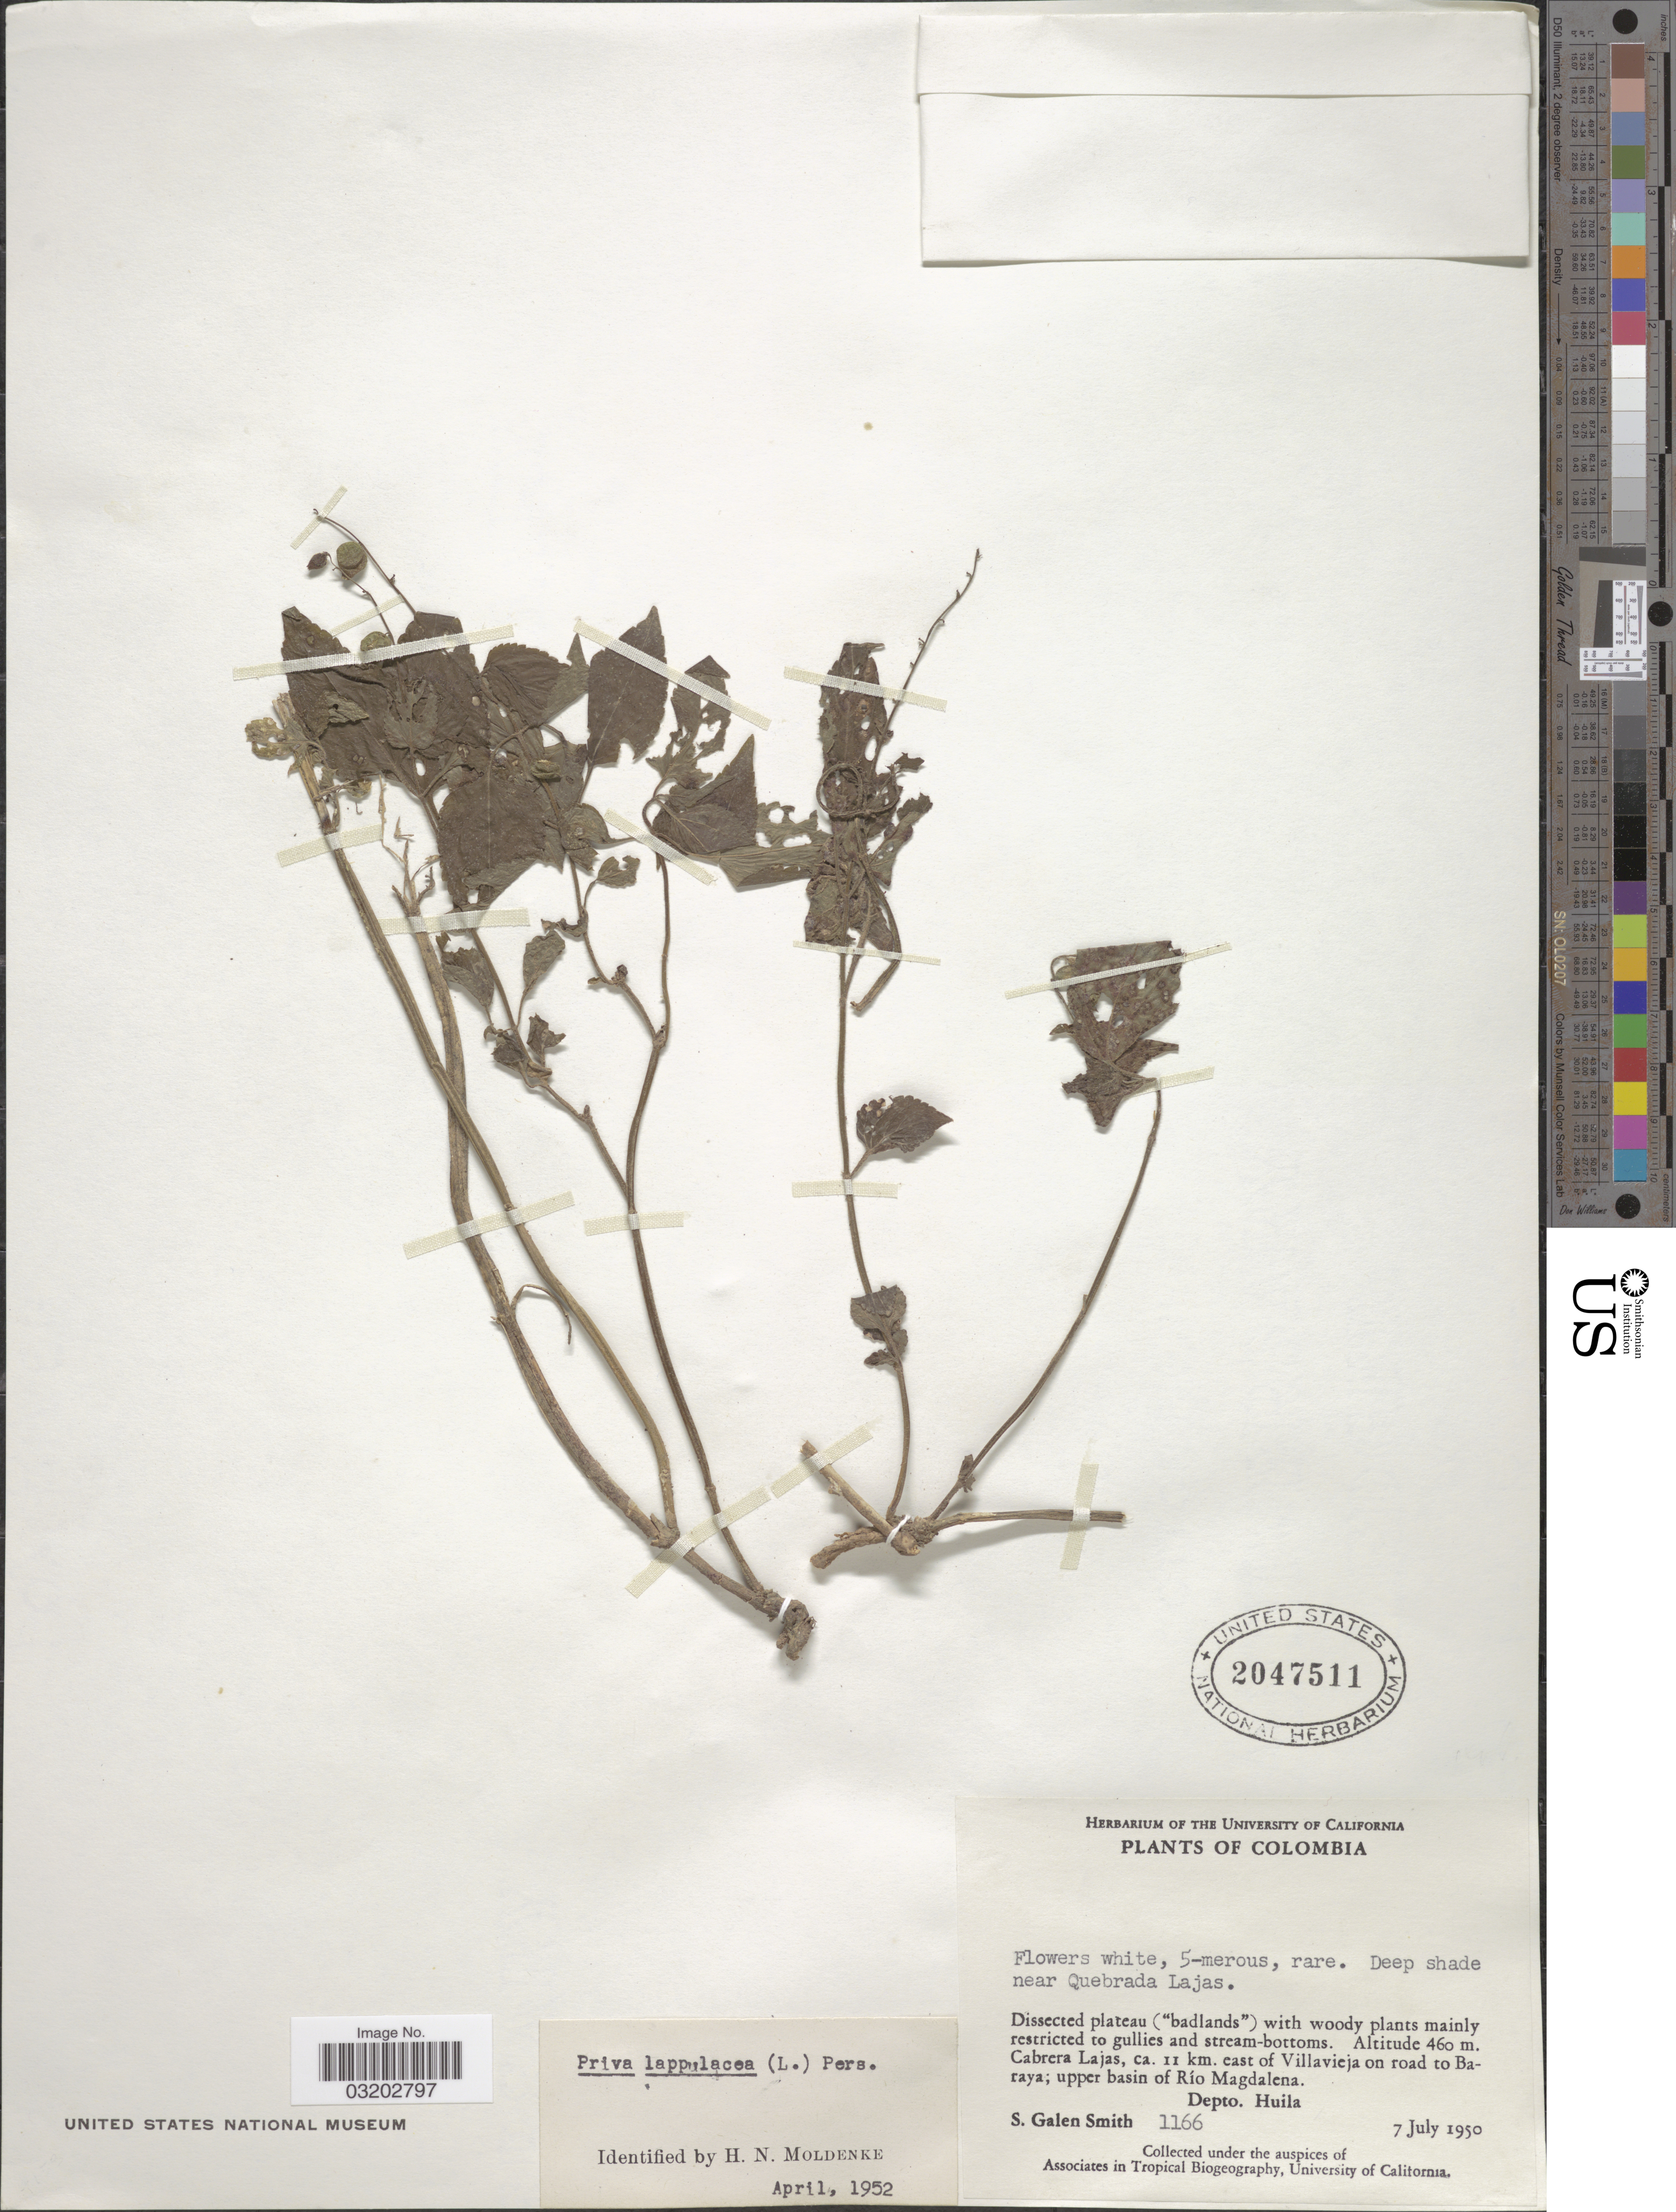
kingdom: Plantae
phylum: Tracheophyta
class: Magnoliopsida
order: Lamiales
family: Verbenaceae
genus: Priva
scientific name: Priva lappulacea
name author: (L.) Pers.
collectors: S. G. Smith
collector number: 1166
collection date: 1950-07-07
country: Colombia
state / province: Huila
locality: Near Quebrada Lajas. Cabrera Lajas, ca. 11 km. east of Villavieja on road to Baraya; upper basin of Río Magdalena. Depto. Huila.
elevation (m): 460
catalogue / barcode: US 2047511